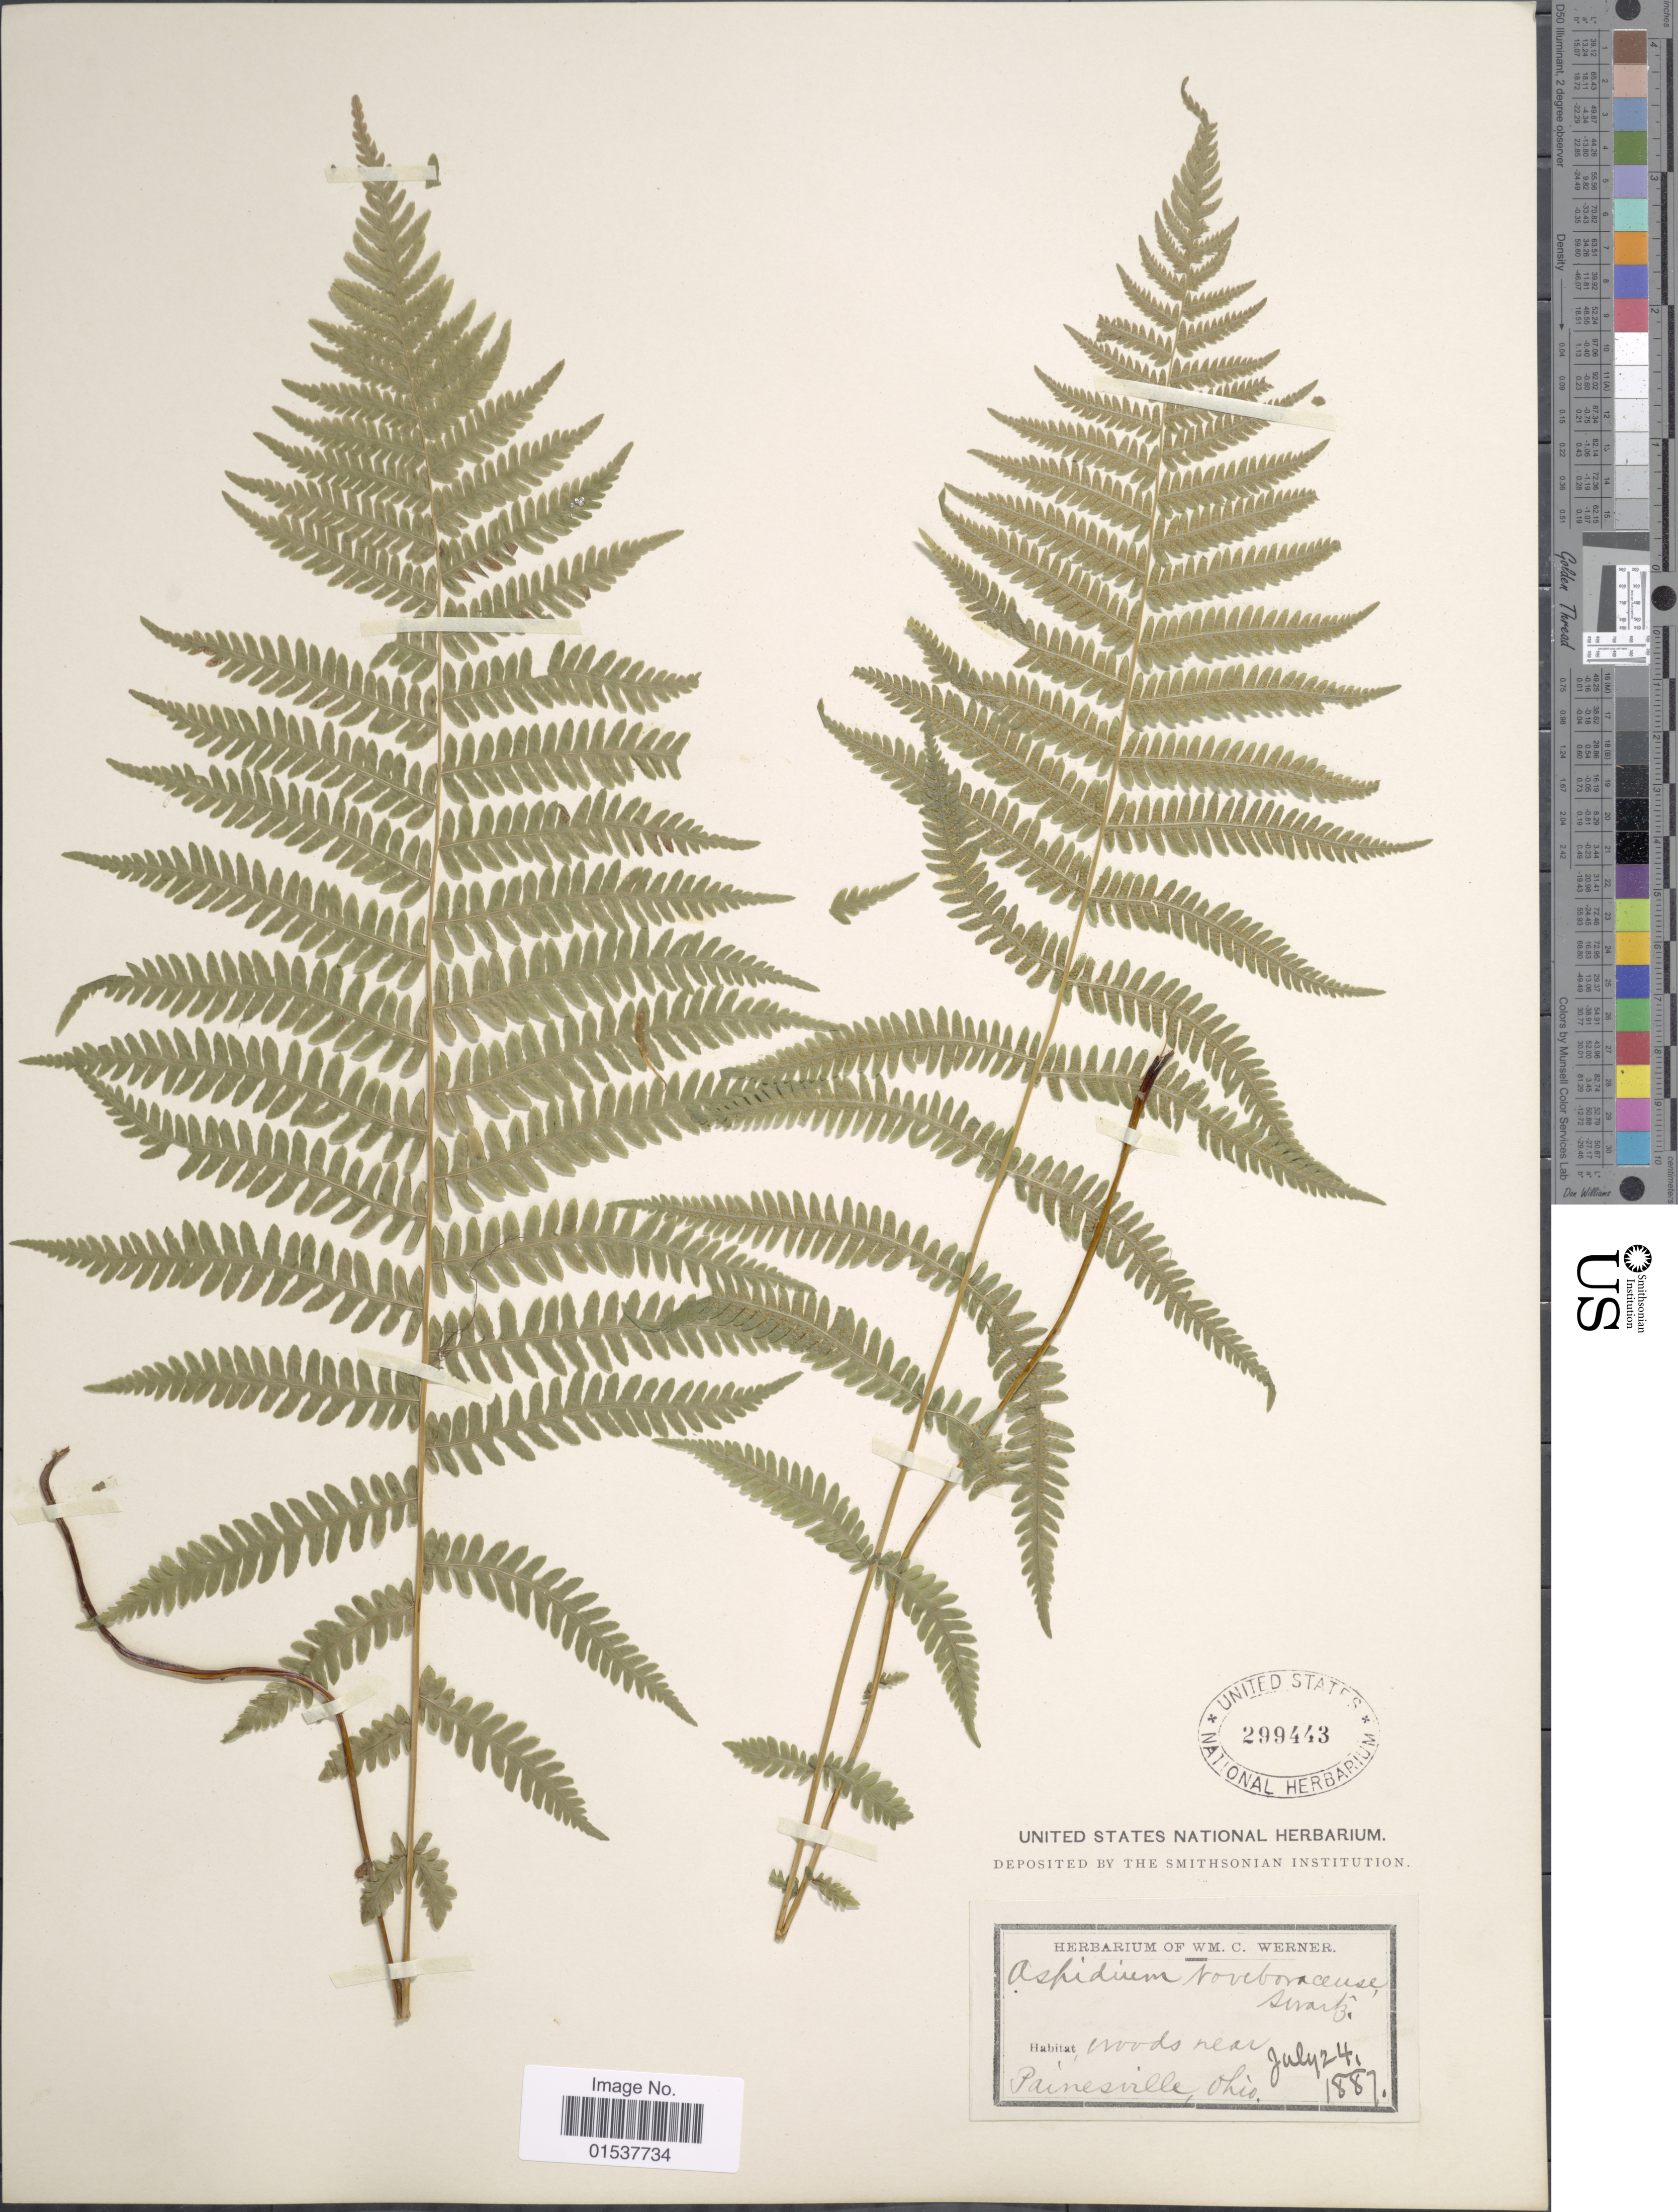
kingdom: Plantae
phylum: Tracheophyta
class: Polypodiopsida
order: Polypodiales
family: Thelypteridaceae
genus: Parathelypteris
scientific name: Parathelypteris noveboracensis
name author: (L.) Ching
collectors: ex herb. Wm. C. Werner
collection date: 1887-07-24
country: United States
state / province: Ohio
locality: Painesville, Ohio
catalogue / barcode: US 299443